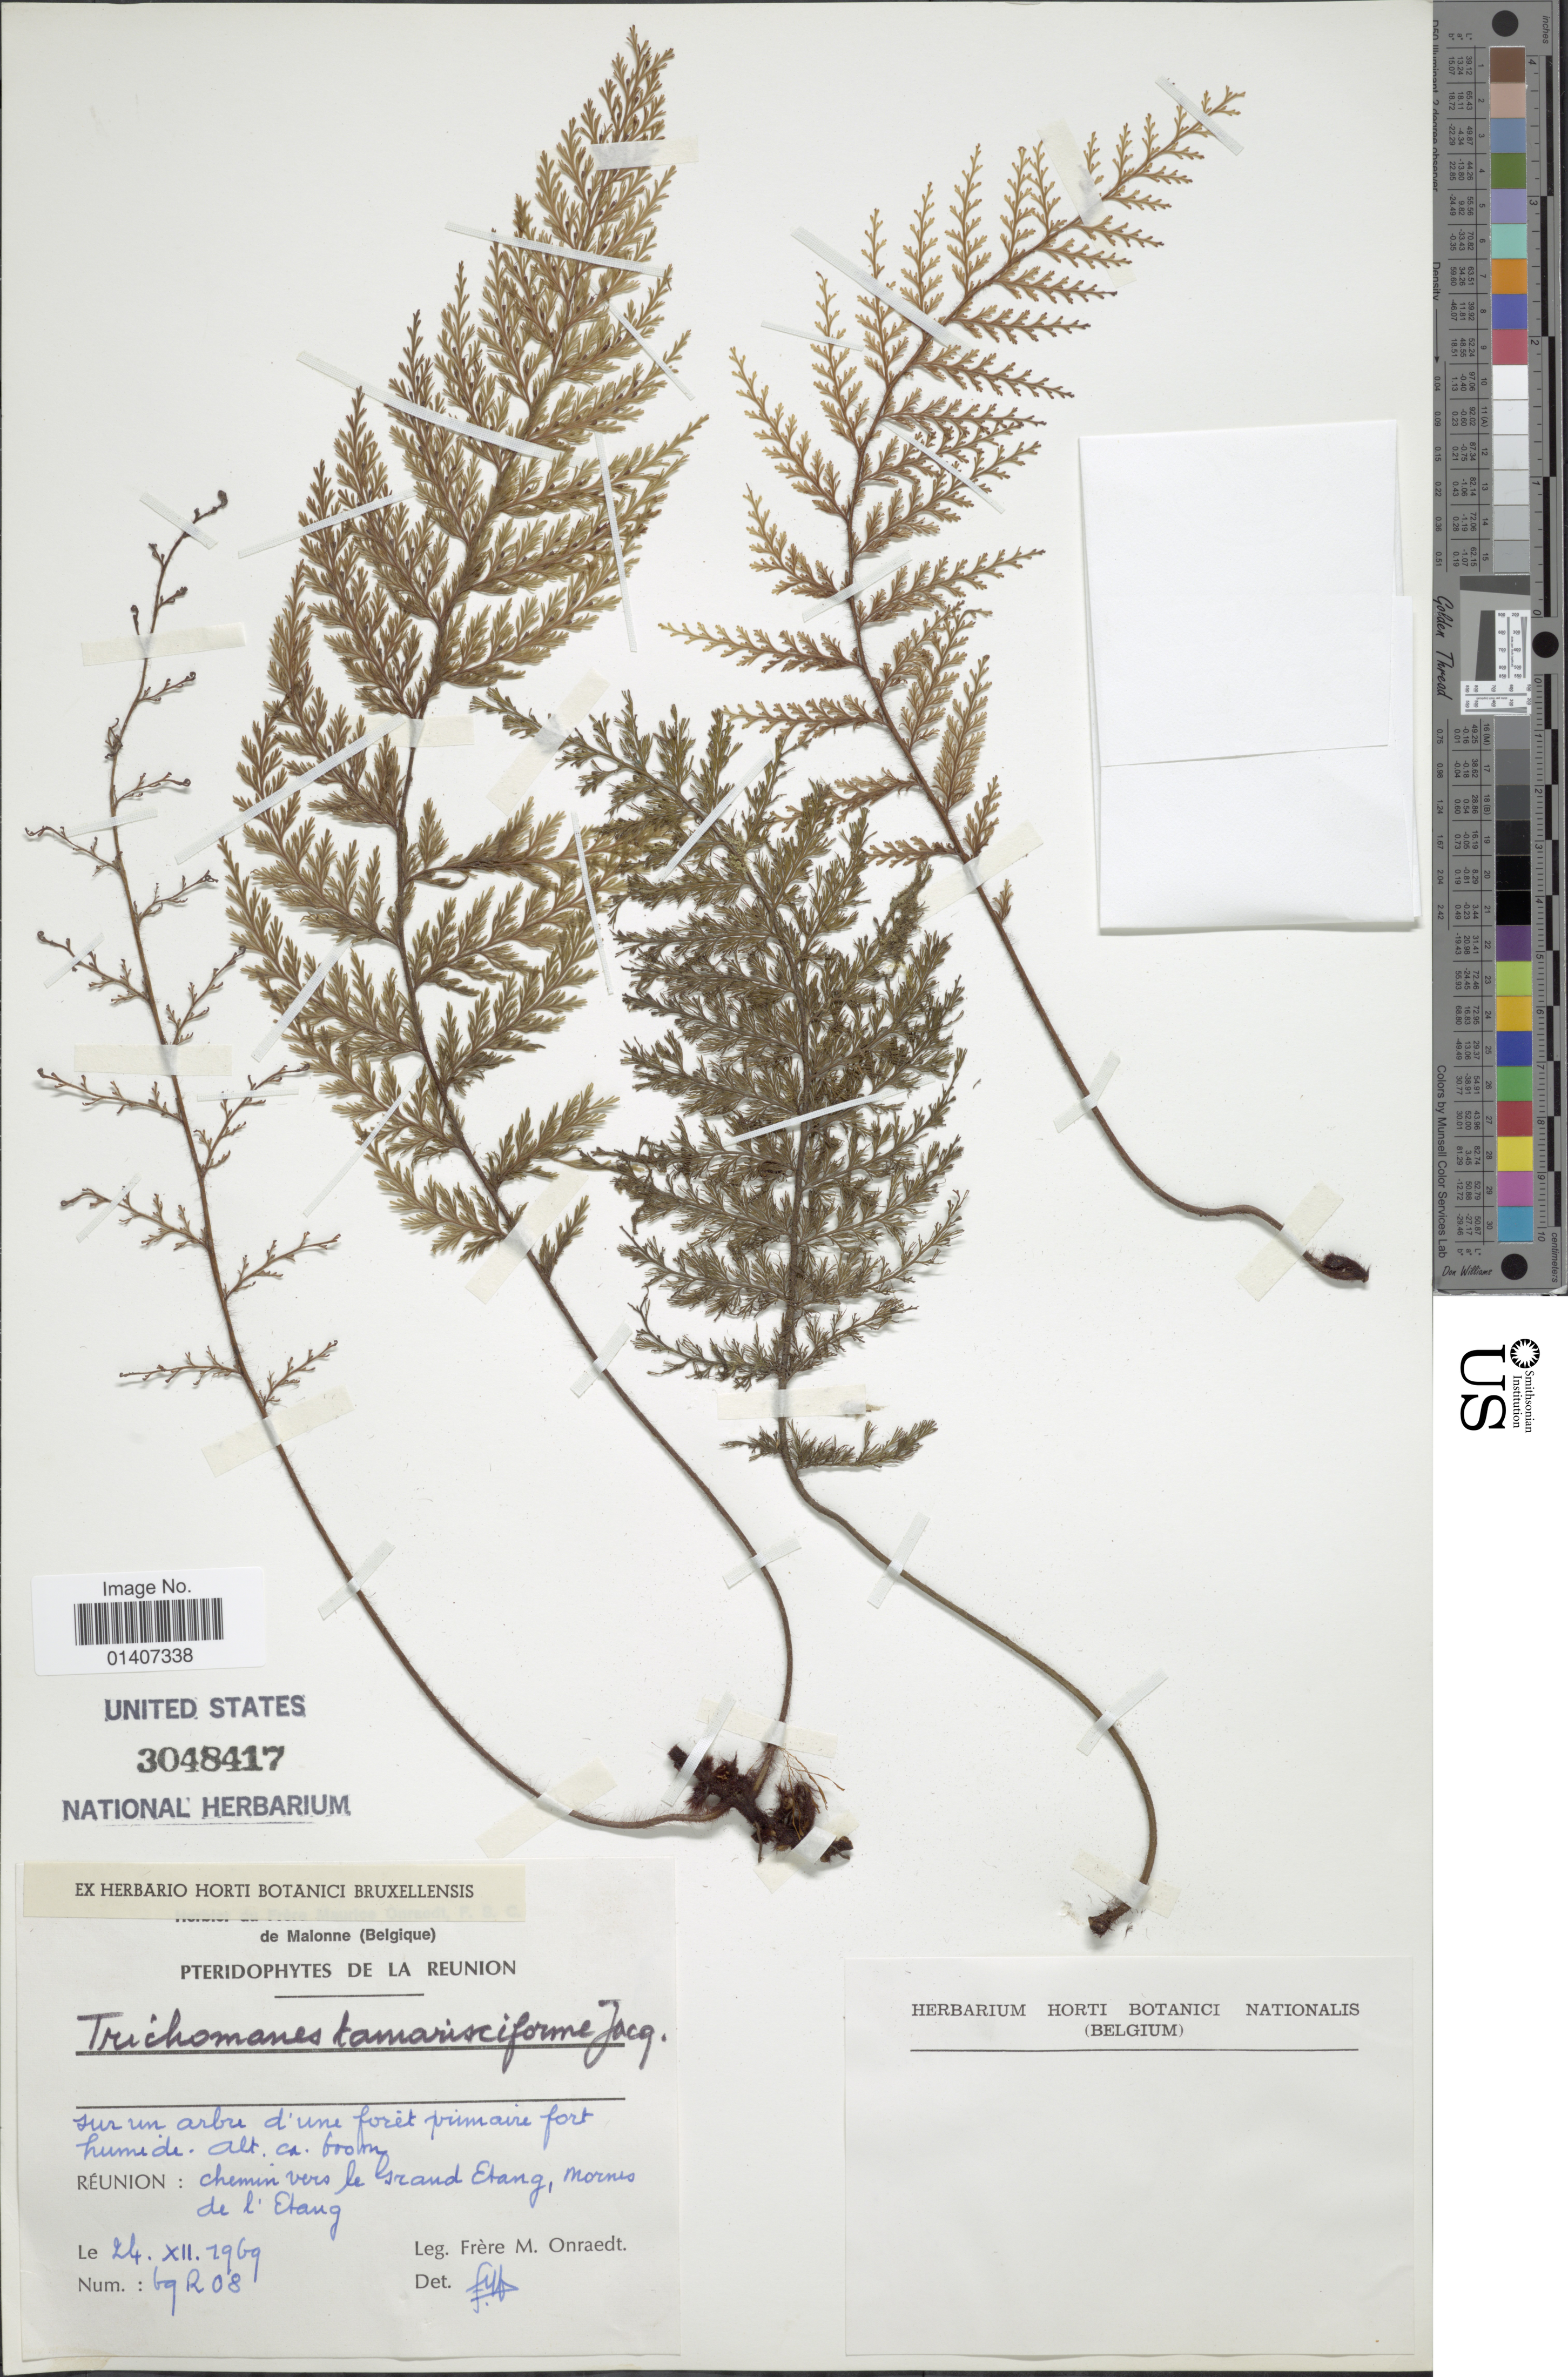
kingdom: Plantae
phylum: Tracheophyta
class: Polypodiopsida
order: Hymenophyllales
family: Hymenophyllaceae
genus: Abrodictyum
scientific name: Abrodictyum tamarisciforme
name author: (Jacq.) Ebihara & Dubuisson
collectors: F. Onraedt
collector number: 69R08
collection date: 1969-12-24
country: Reunion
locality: Reunion, Chimin vers le Grand Etang, mornes de l'Etang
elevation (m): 600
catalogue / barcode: US 3048417